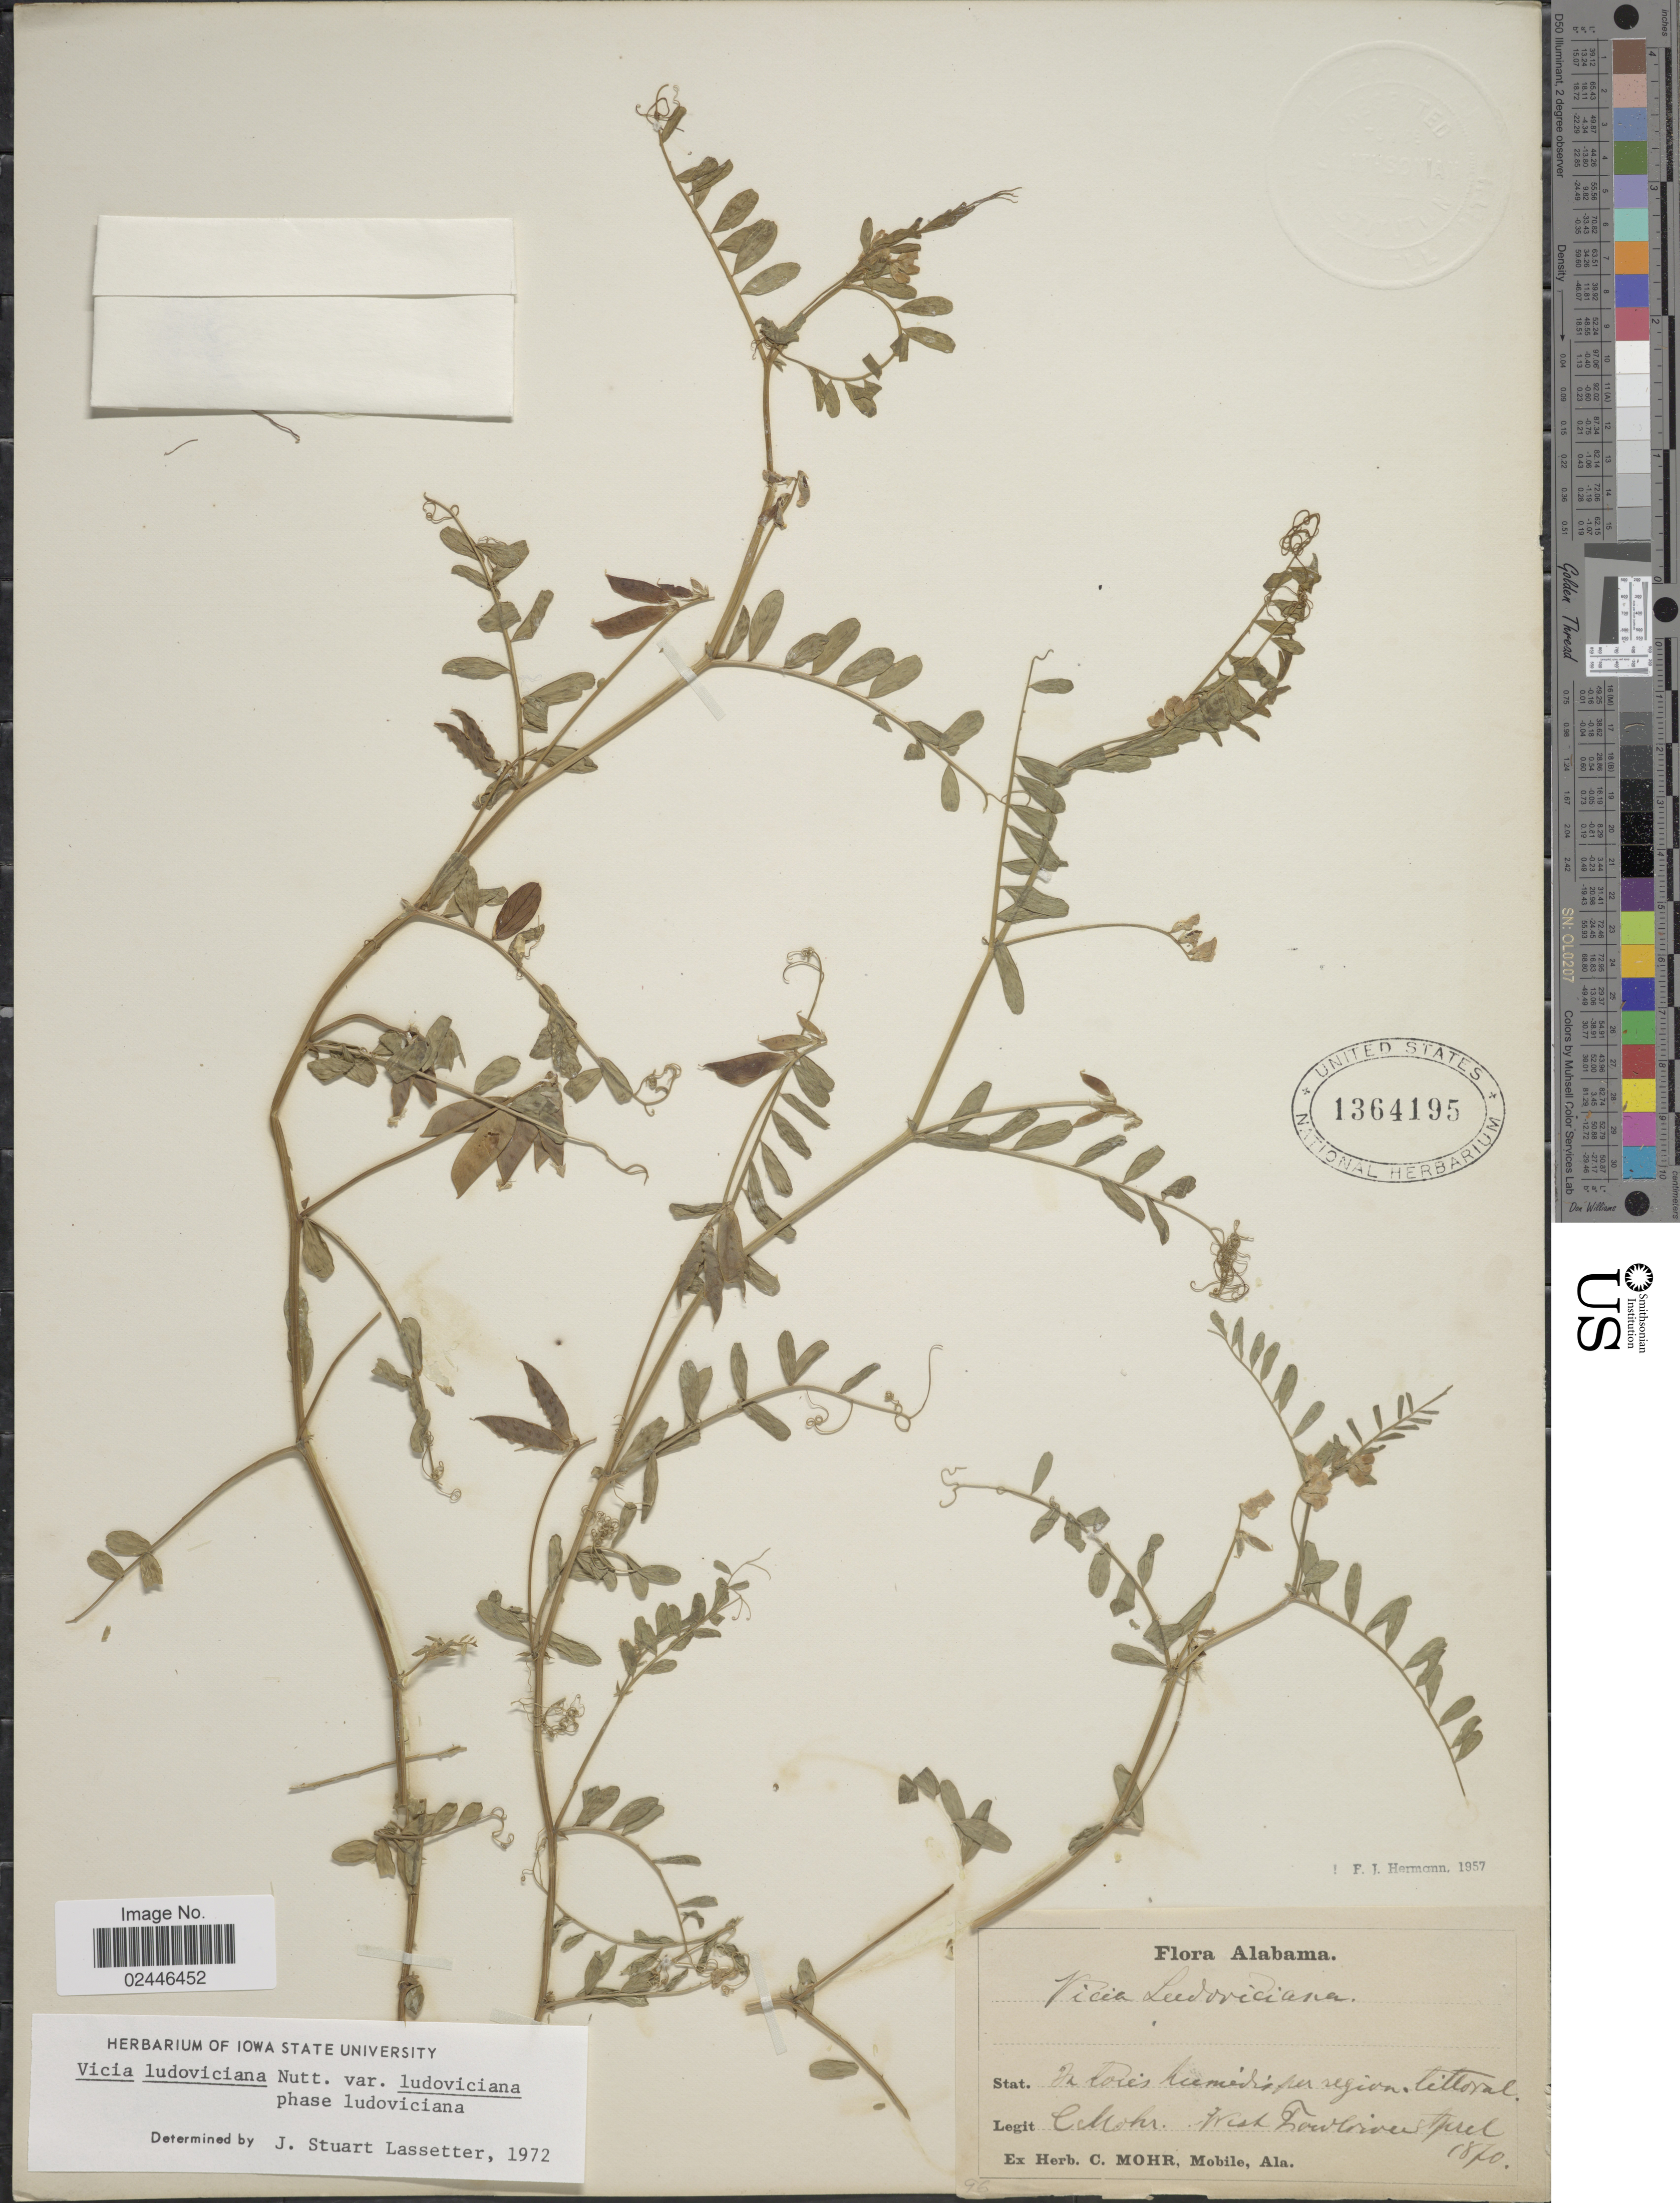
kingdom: Plantae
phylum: Tracheophyta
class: Magnoliopsida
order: Fabales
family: Fabaceae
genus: Vicia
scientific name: Vicia ludoviciana var. ludoviciana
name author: Nutt. ex Torr. & A. Gray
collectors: C. T. Mohr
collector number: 96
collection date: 1870-04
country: United States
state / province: Alabama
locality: West Fowl river.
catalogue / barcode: US 1364195